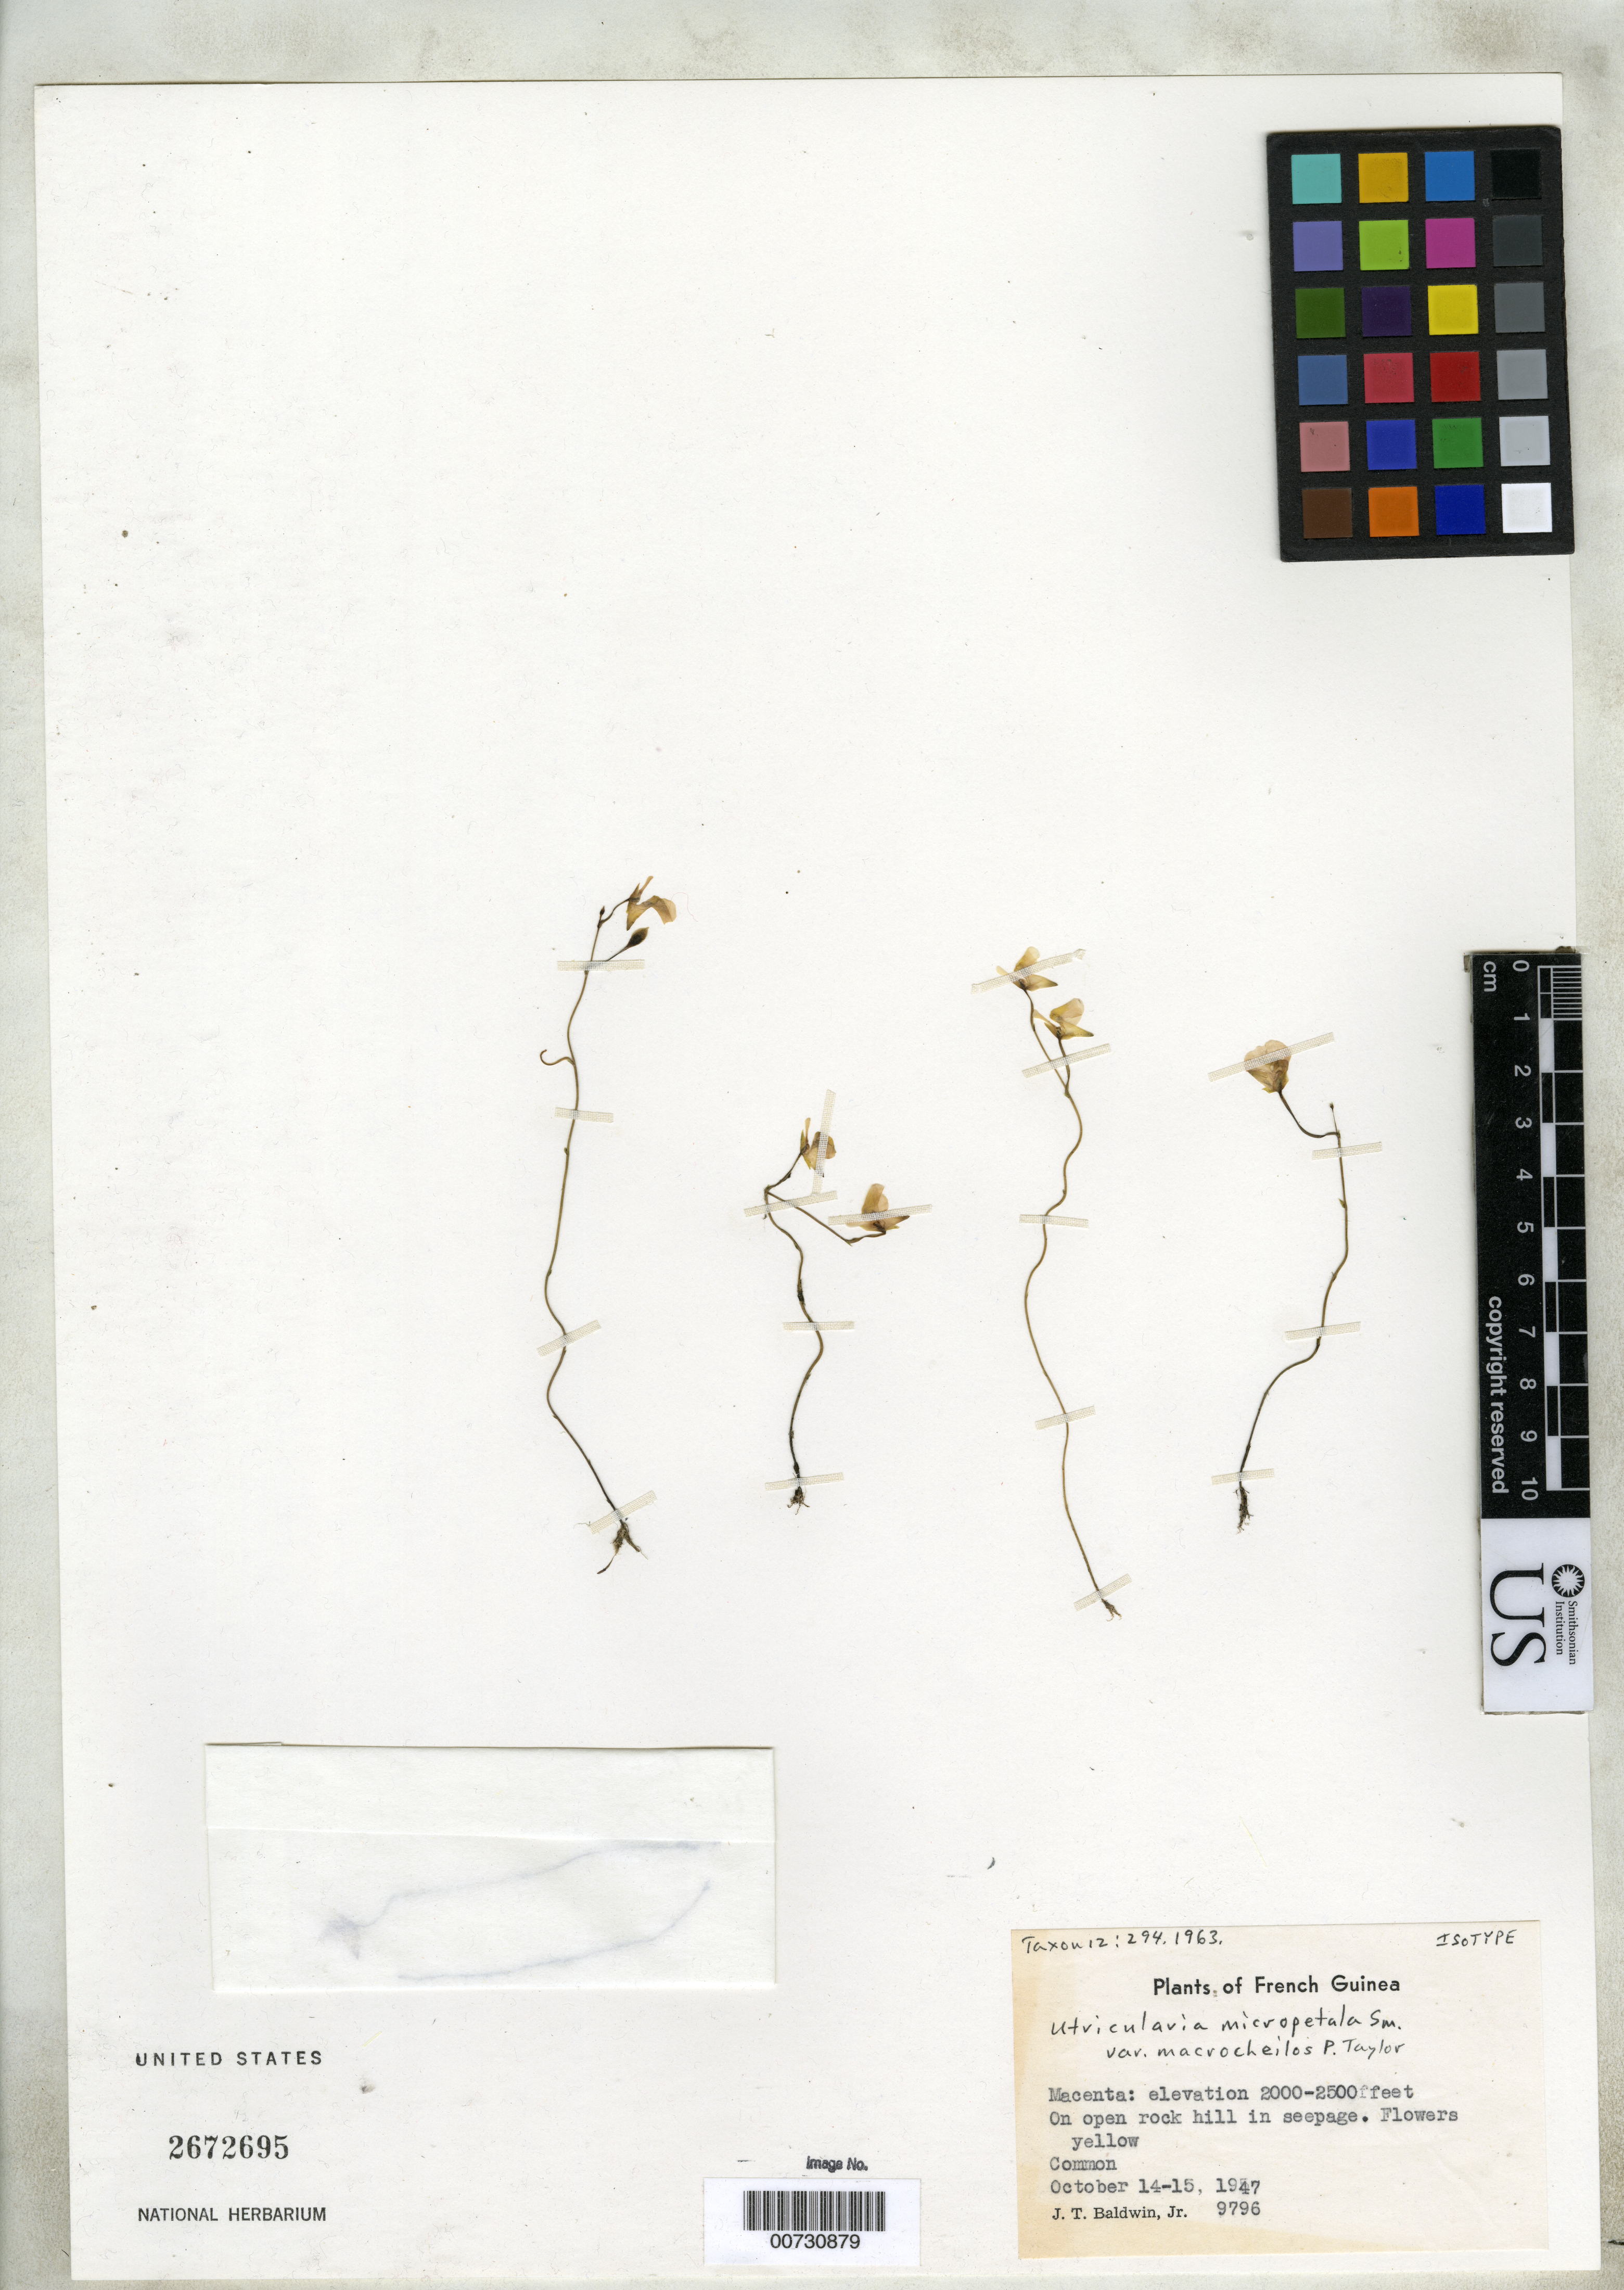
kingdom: Plantae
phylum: Tracheophyta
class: Magnoliopsida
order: Lamiales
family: Lentibulariaceae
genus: Utricularia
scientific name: Utricularia micropetala var. macrocheilos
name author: P. Taylor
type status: Isotype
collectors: J. T. Baldwin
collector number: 9796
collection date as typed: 14 Oct 1957 to 15 Oct 1957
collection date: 1957-10-14/1957-10-15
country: Guinea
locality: Macenta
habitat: On open rock hill in seepage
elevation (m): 610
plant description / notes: Cited 1986 by P. Taylor, Kew Bull. 41: 9, and 1989 by P. Taylor, The Genus Utricularia (Kew Bull. Add. Ser. 14): 387.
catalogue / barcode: US 2672695